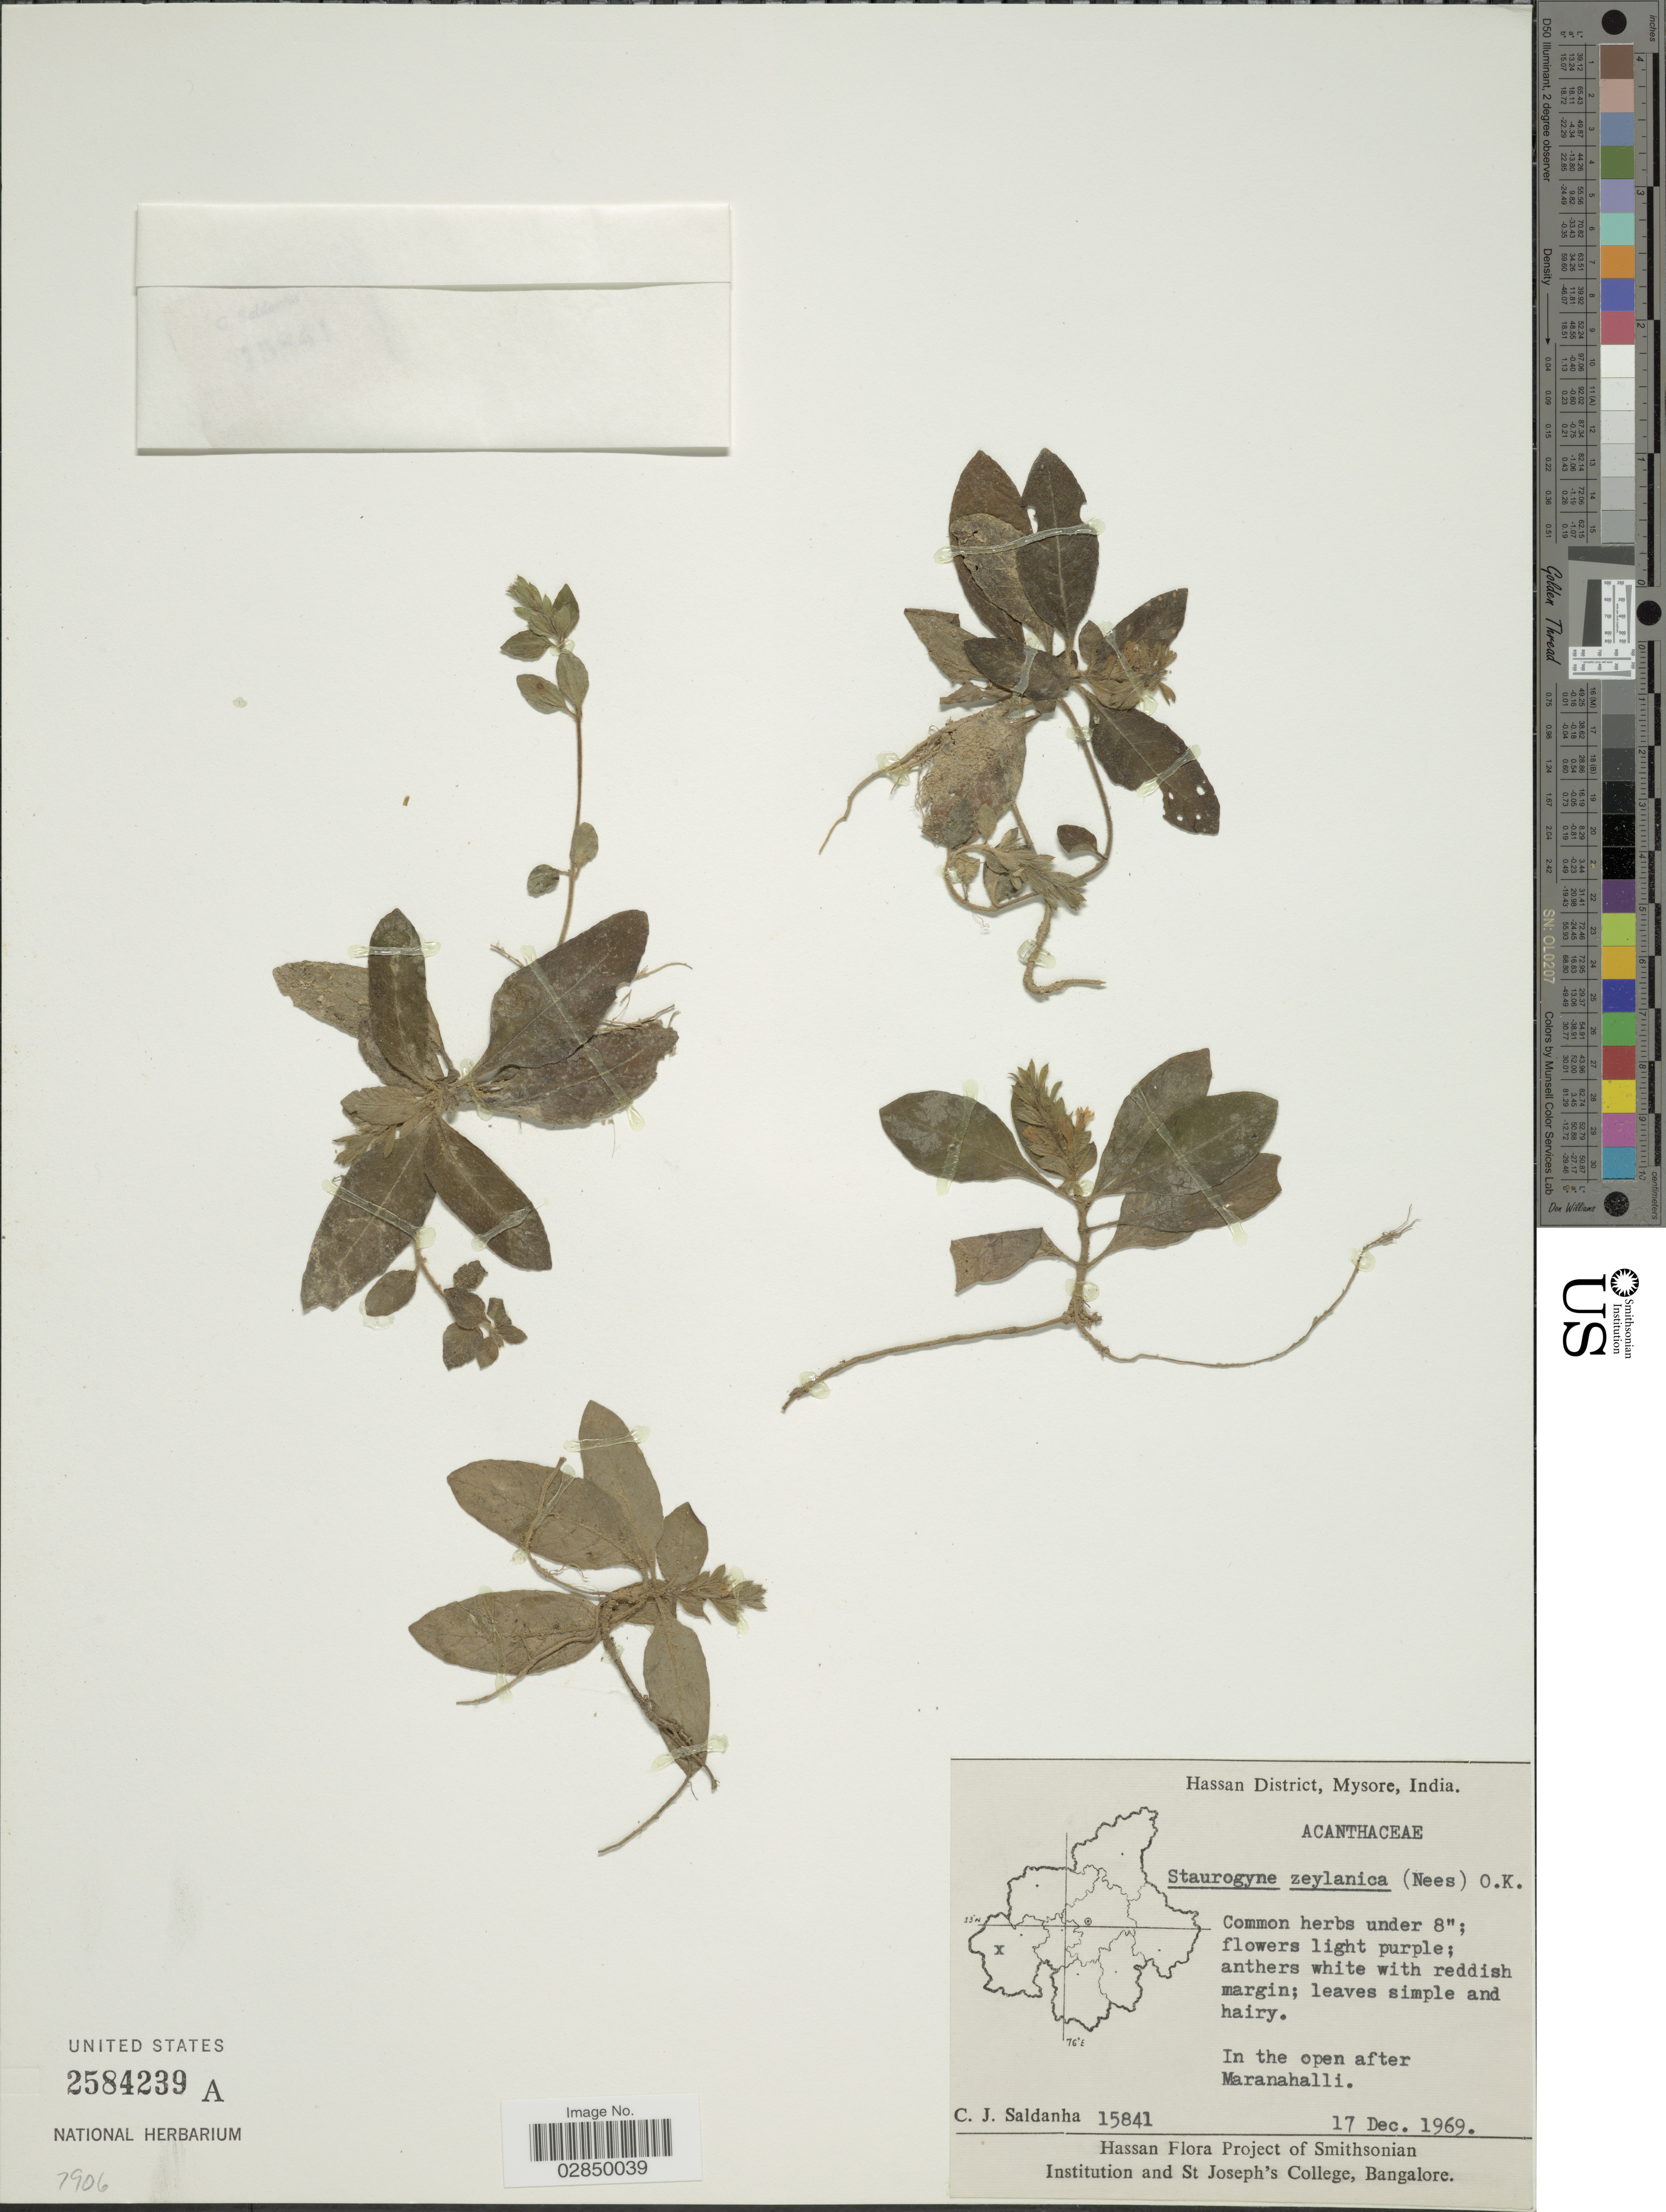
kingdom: Plantae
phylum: Tracheophyta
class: Magnoliopsida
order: Lamiales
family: Acanthaceae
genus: Staurogyne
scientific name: Staurogyne zeylanica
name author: Kuntze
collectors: C. J. Saldanha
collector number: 15841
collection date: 1969-12-17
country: India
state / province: Karnataka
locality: Hassan District, Mysore. In the open after Maranahalli.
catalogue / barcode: US 2584239A